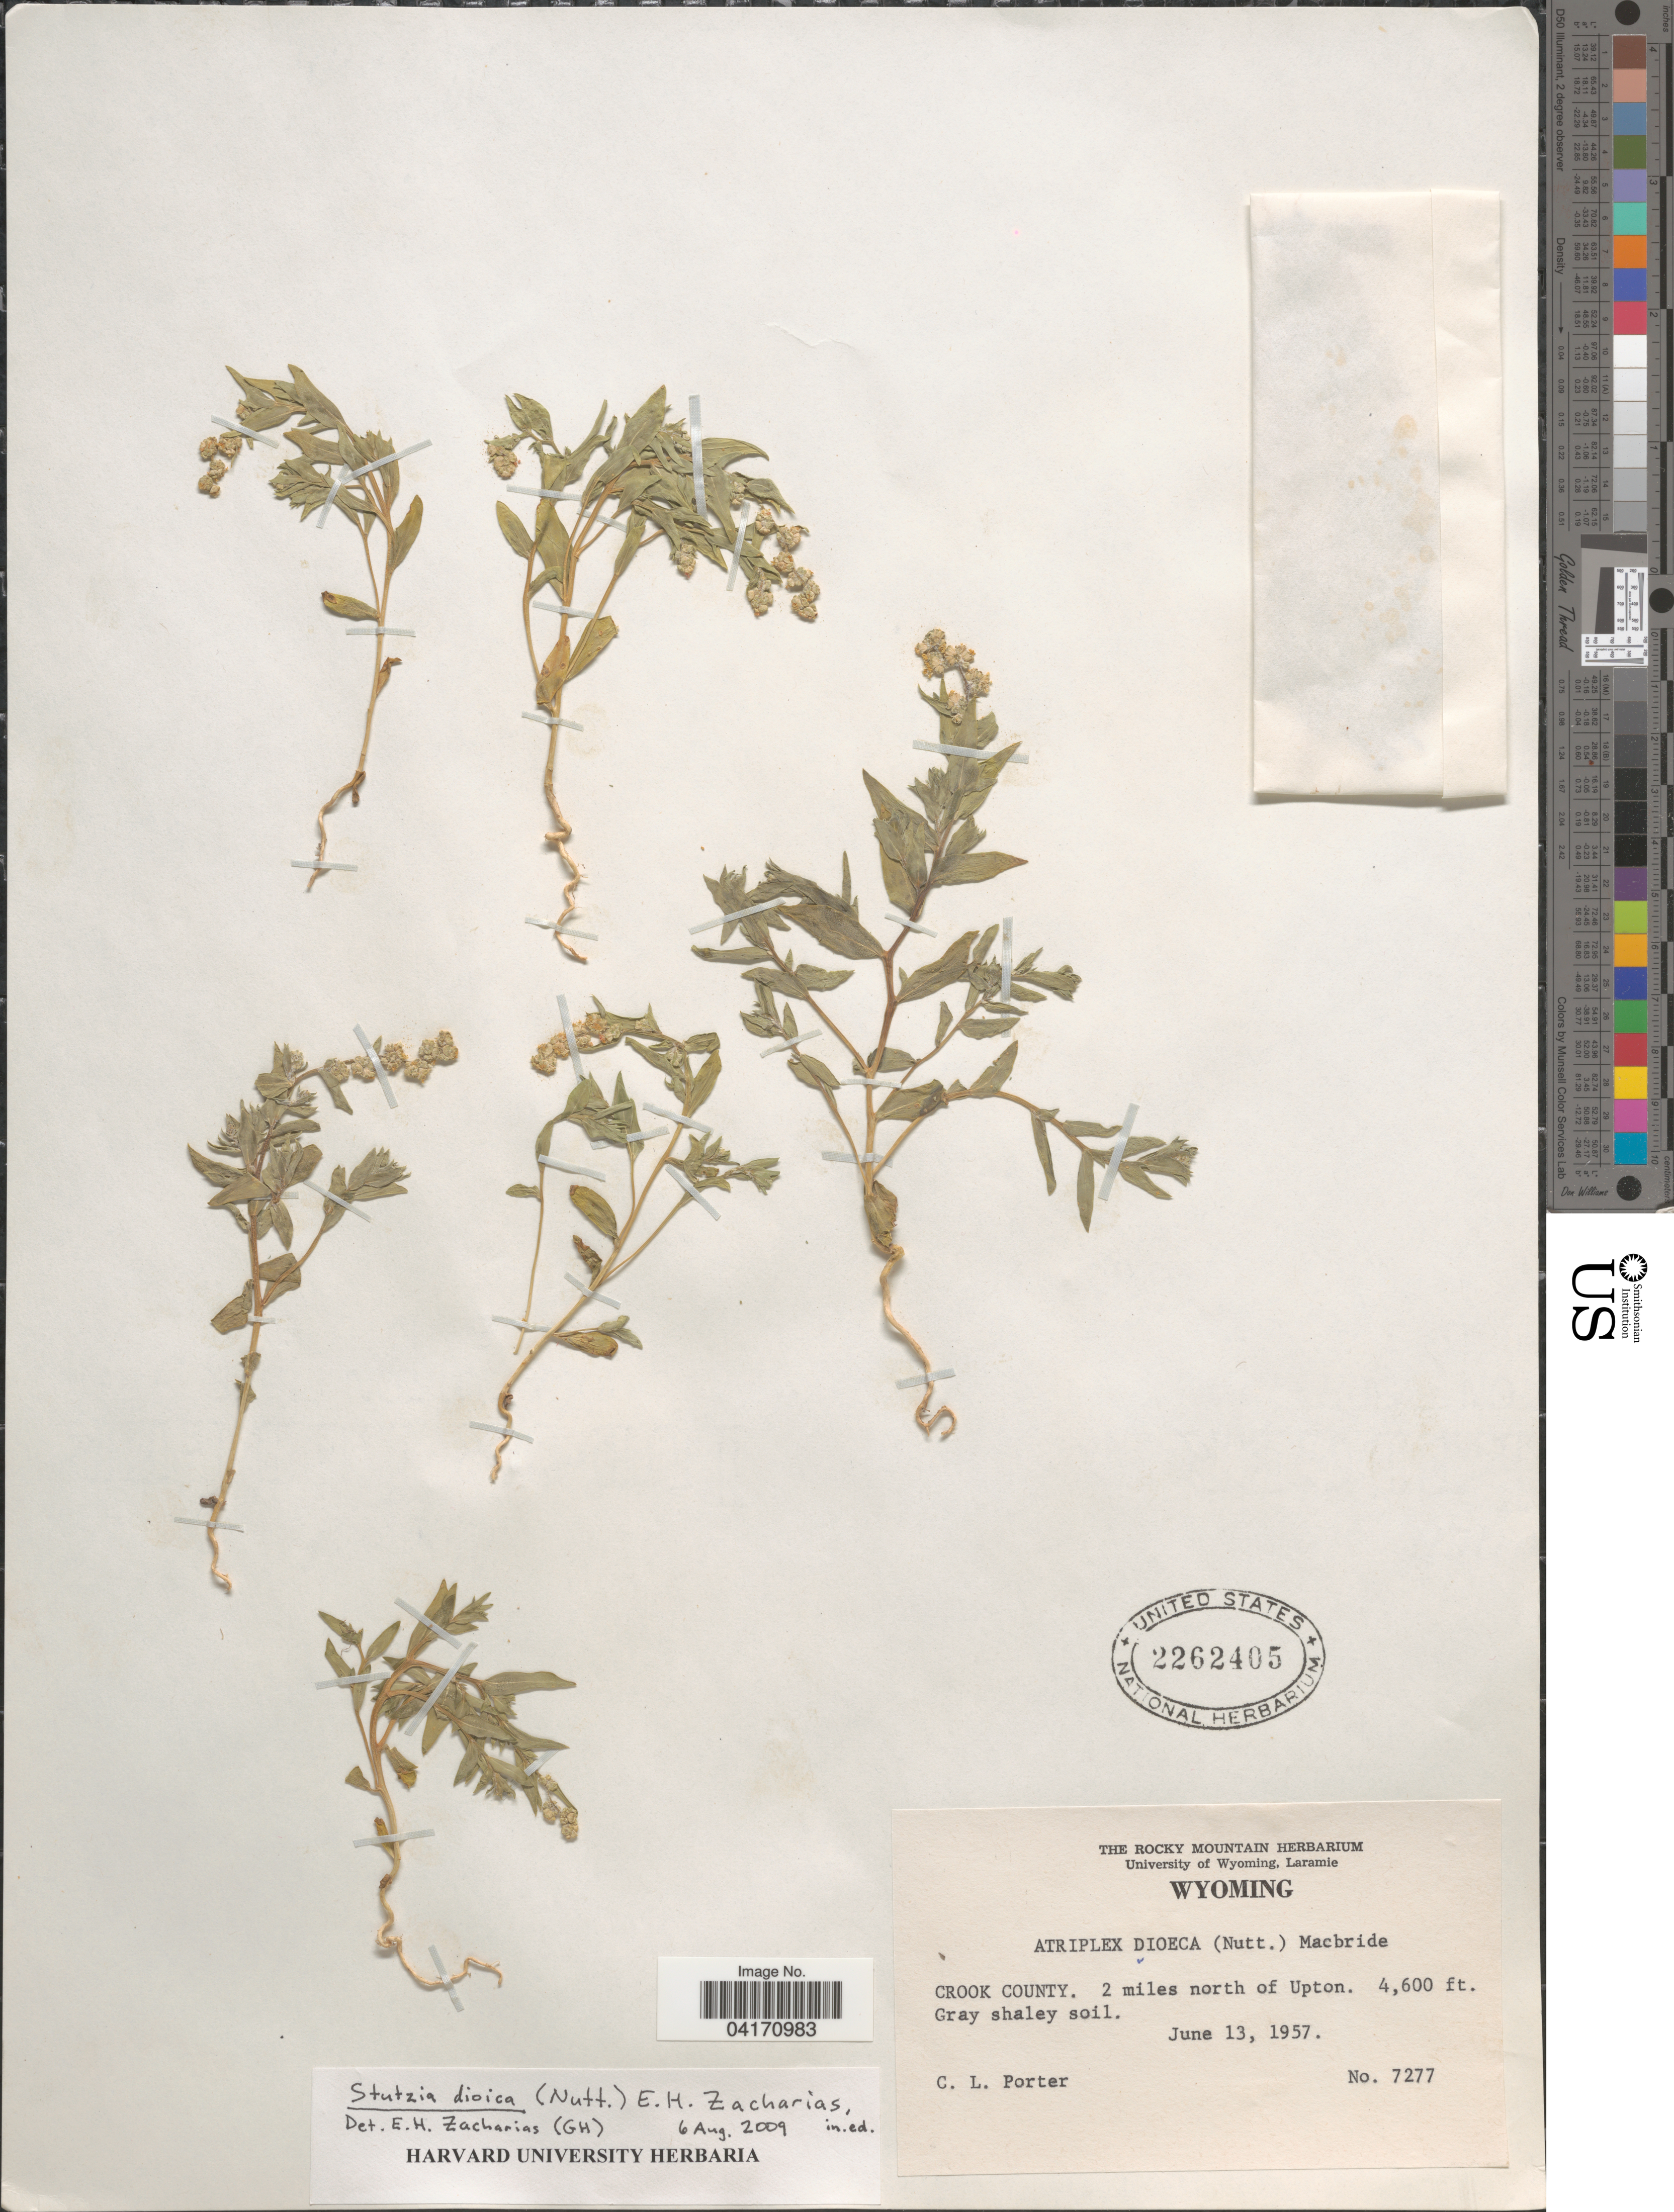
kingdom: Plantae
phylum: Tracheophyta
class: Magnoliopsida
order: Caryophyllales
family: Amaranthaceae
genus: Stutzia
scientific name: Stutzia dioica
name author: (Nutt.) E.H. Zacharias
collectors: C. L. Porter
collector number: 7277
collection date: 1957-06-13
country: United States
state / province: Wyoming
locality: Crook County. 2 miles north of Upton.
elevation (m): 1402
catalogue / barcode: US 2262405